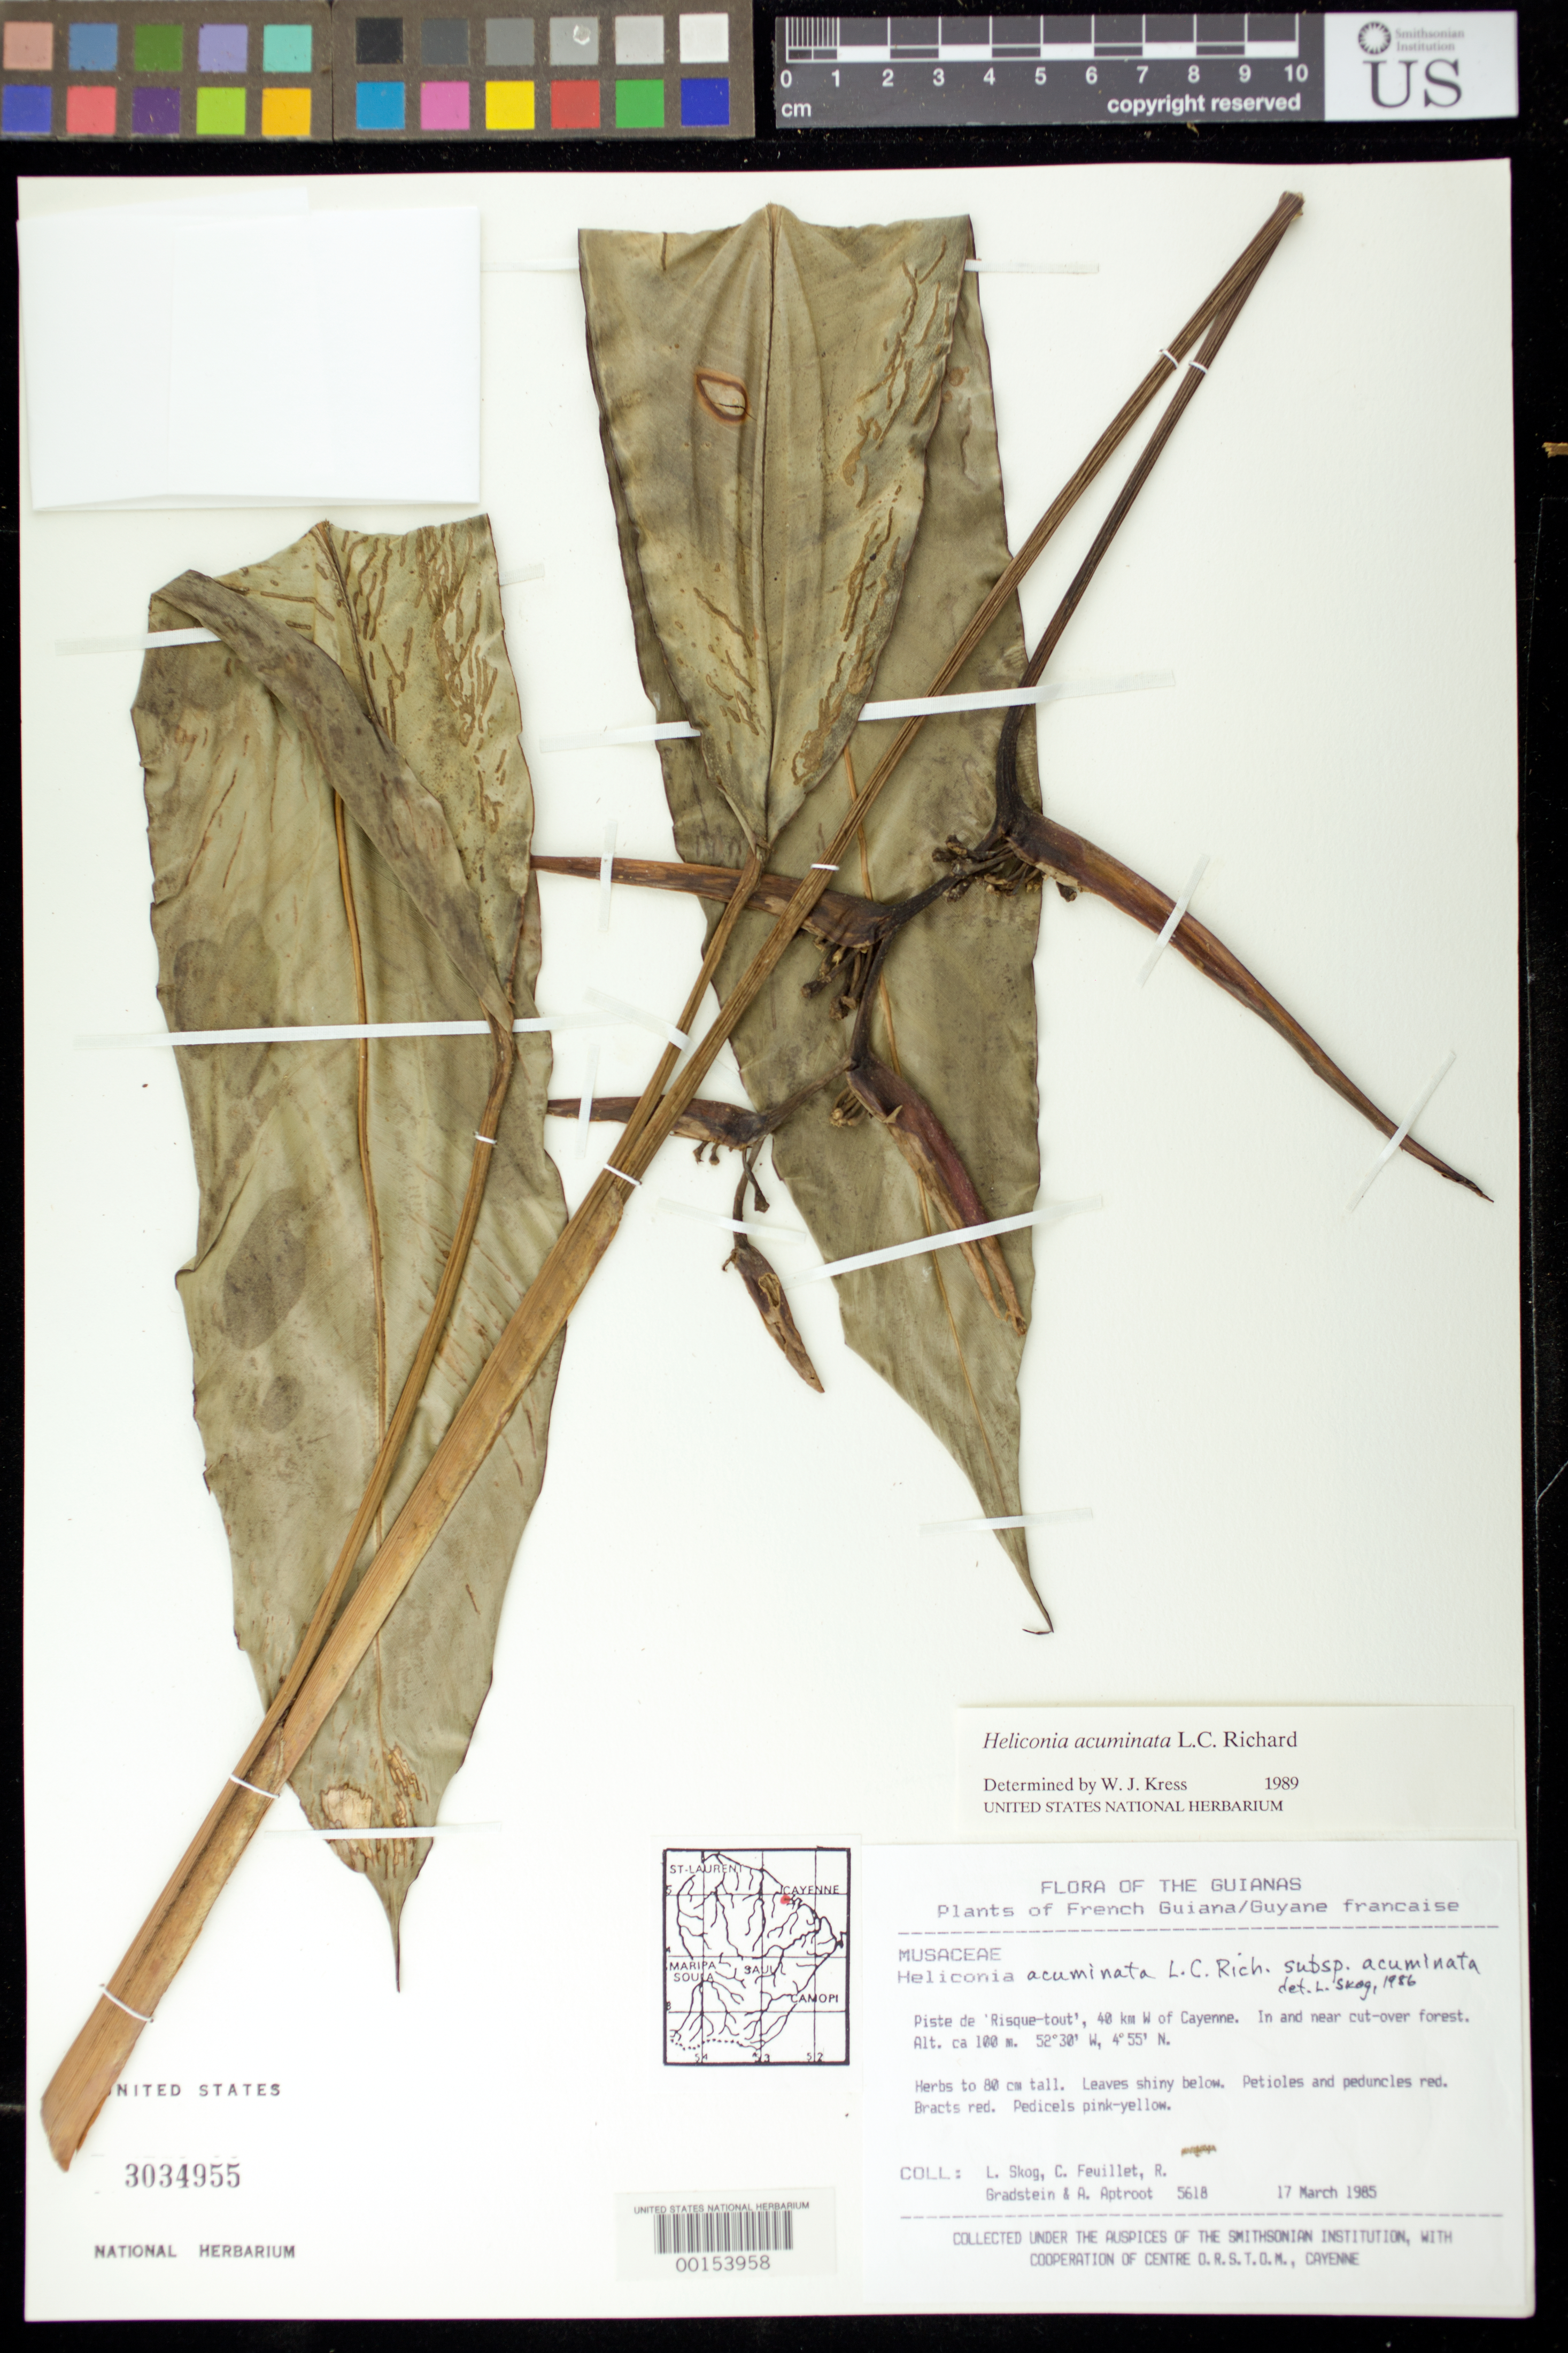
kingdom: Plantae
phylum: Tracheophyta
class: Liliopsida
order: Zingiberales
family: Heliconiaceae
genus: Heliconia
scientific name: Heliconia acuminata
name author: A. Rich.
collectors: L. E. Skog, C. Feuillet, R. Gradstein & A. Aptroot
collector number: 5618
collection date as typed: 17 Mar 1985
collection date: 1985-03-17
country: French Guiana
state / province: Cayenne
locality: Piste de "risque-tout", 40 km w of cayenne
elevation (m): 100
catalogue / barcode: US 3034955